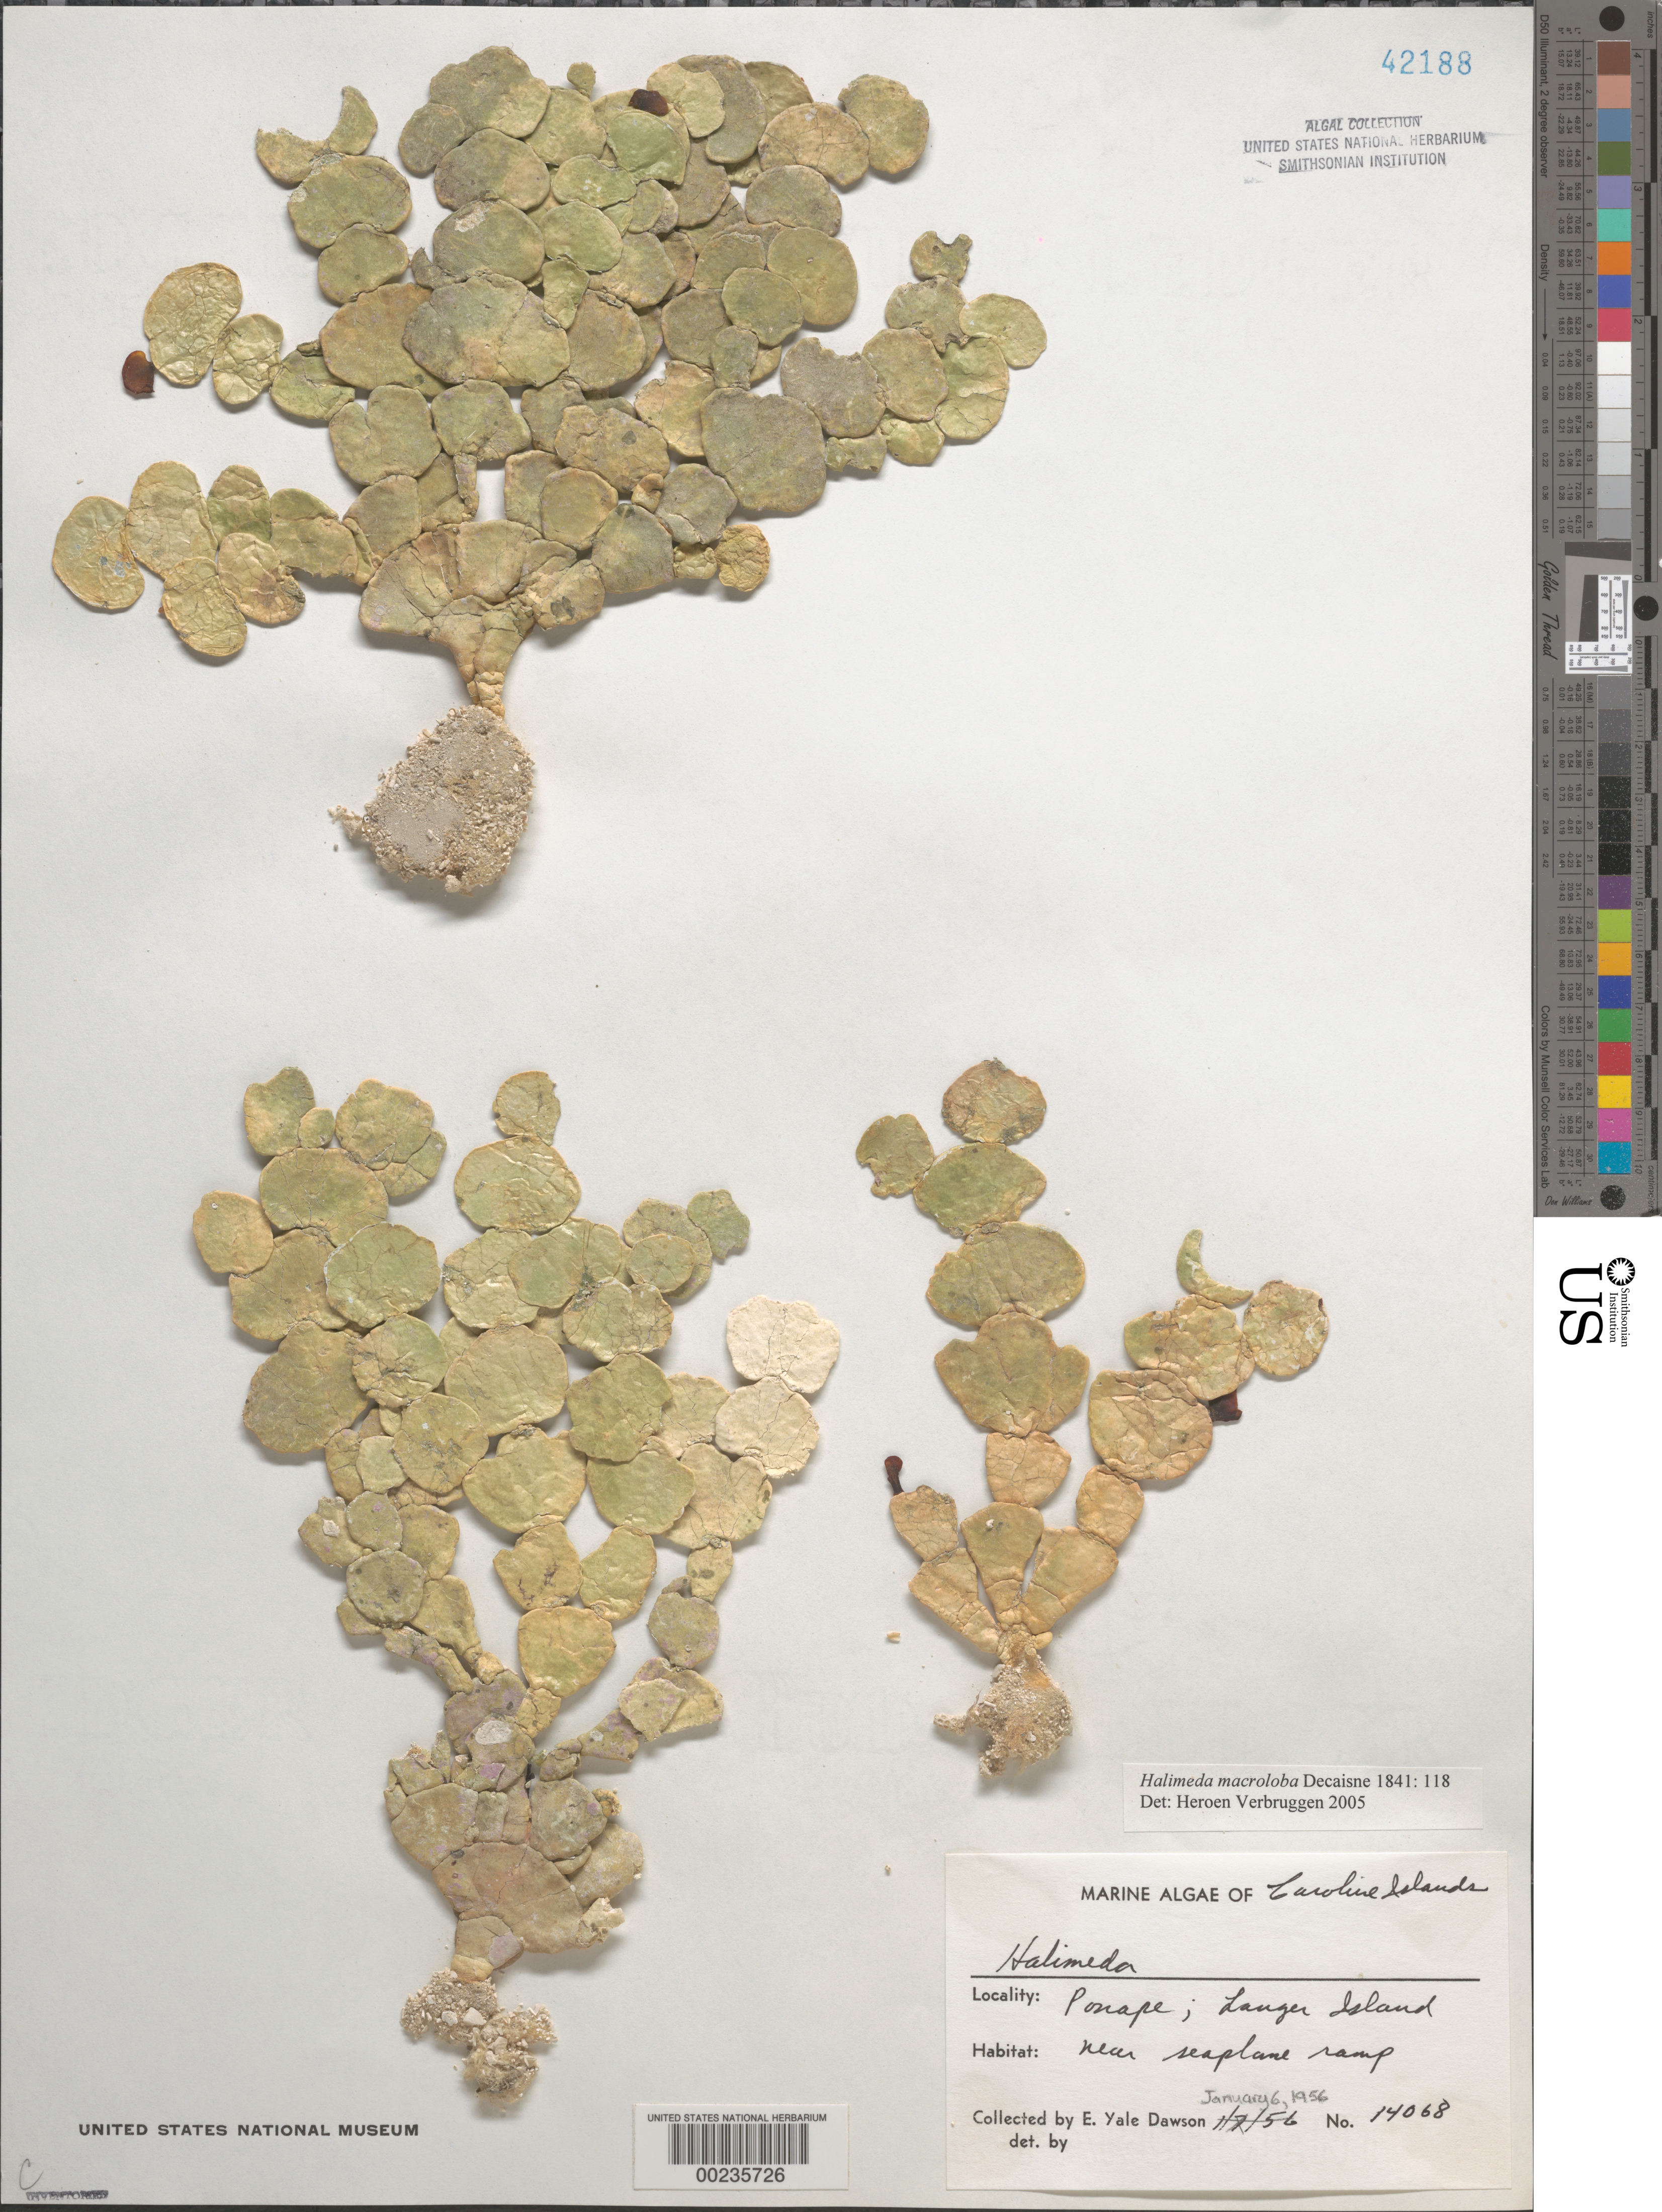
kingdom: Plantae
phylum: Chlorophyta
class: Ulvophyceae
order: Bryopsidales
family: Halimedaceae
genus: Halimeda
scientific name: Halimeda macroloba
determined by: Verbruggen, H.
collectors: E. Y. Dawson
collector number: EYD 14068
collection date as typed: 06 Jan 1956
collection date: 1956-01-06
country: Micronesia, Federated States of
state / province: Pohnpei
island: Lenger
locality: Langer [= Lenger I.]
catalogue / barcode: US 42188